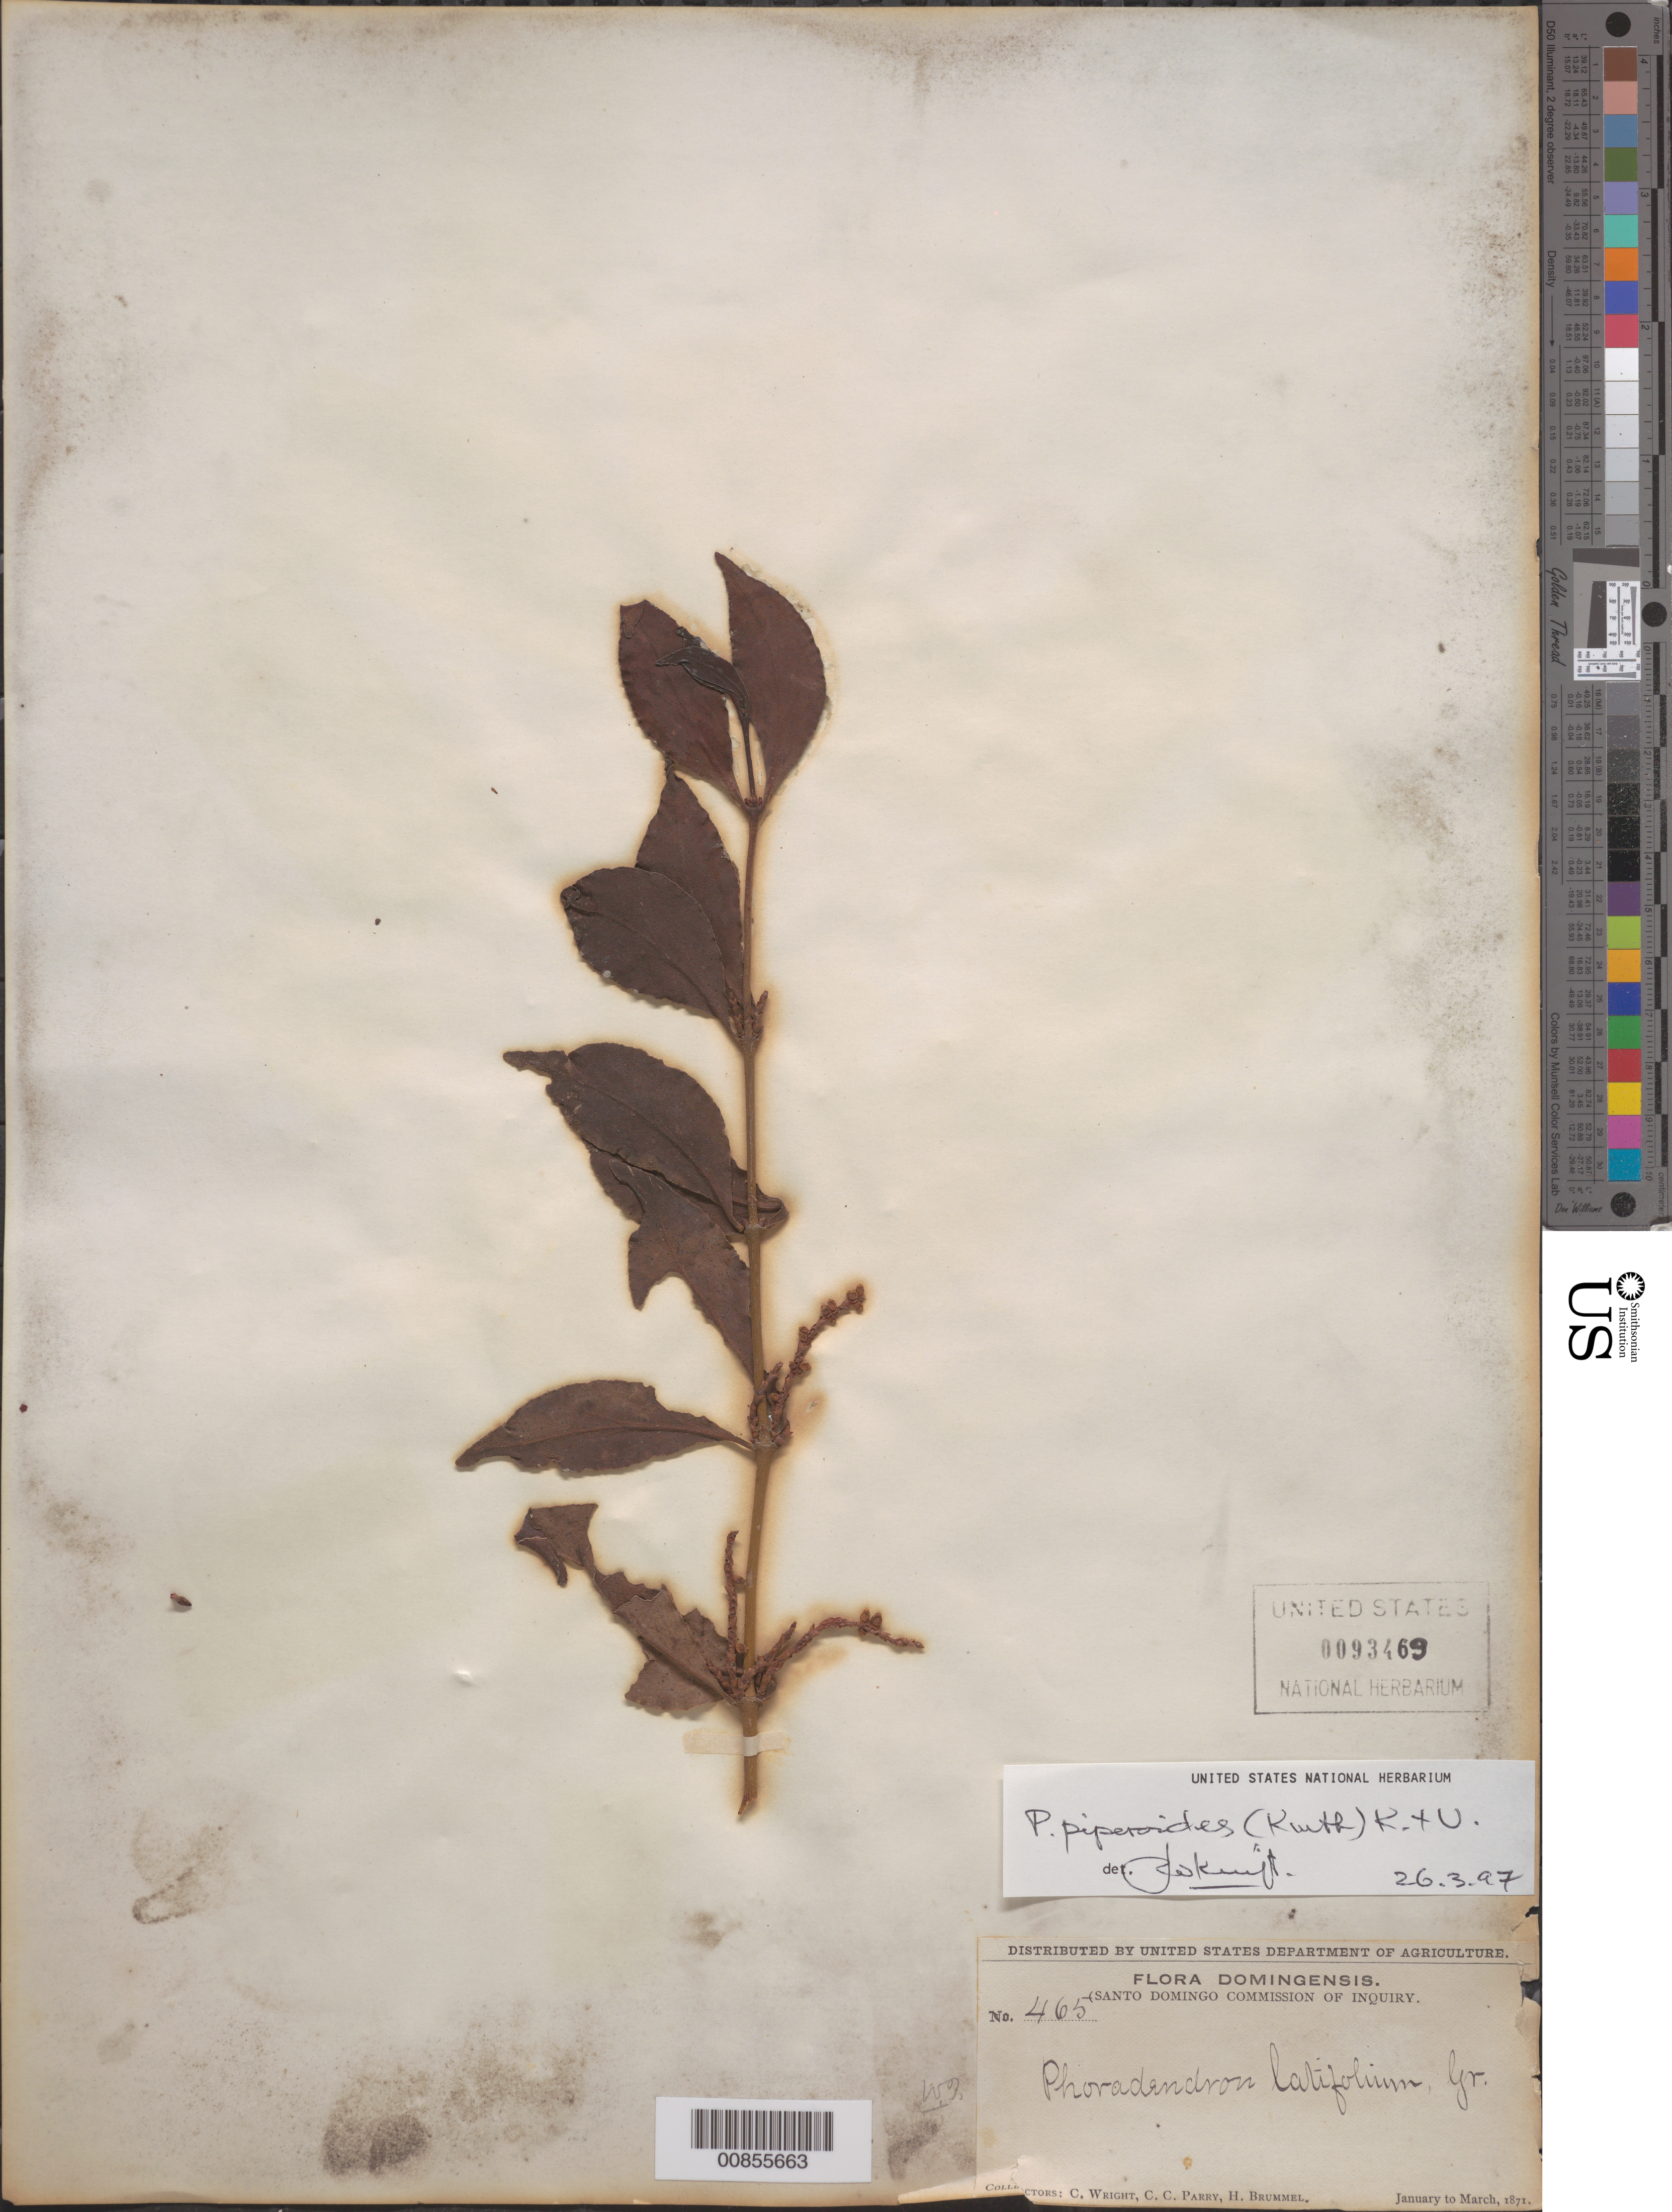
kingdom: Plantae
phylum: Tracheophyta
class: Magnoliopsida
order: Santalales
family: Viscaceae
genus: Phoradendron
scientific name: Phoradendron piperoides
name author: (Kunth) Trel.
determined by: Kuijt, Job, (CANADA)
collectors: C. Wright, C. C. Parry & H. Brummel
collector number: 465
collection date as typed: Jan 1871 to -- Mar 1871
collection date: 1871-01/1871-03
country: Dominican Republic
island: Hispaniola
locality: Dominican Republic.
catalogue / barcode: US 93469